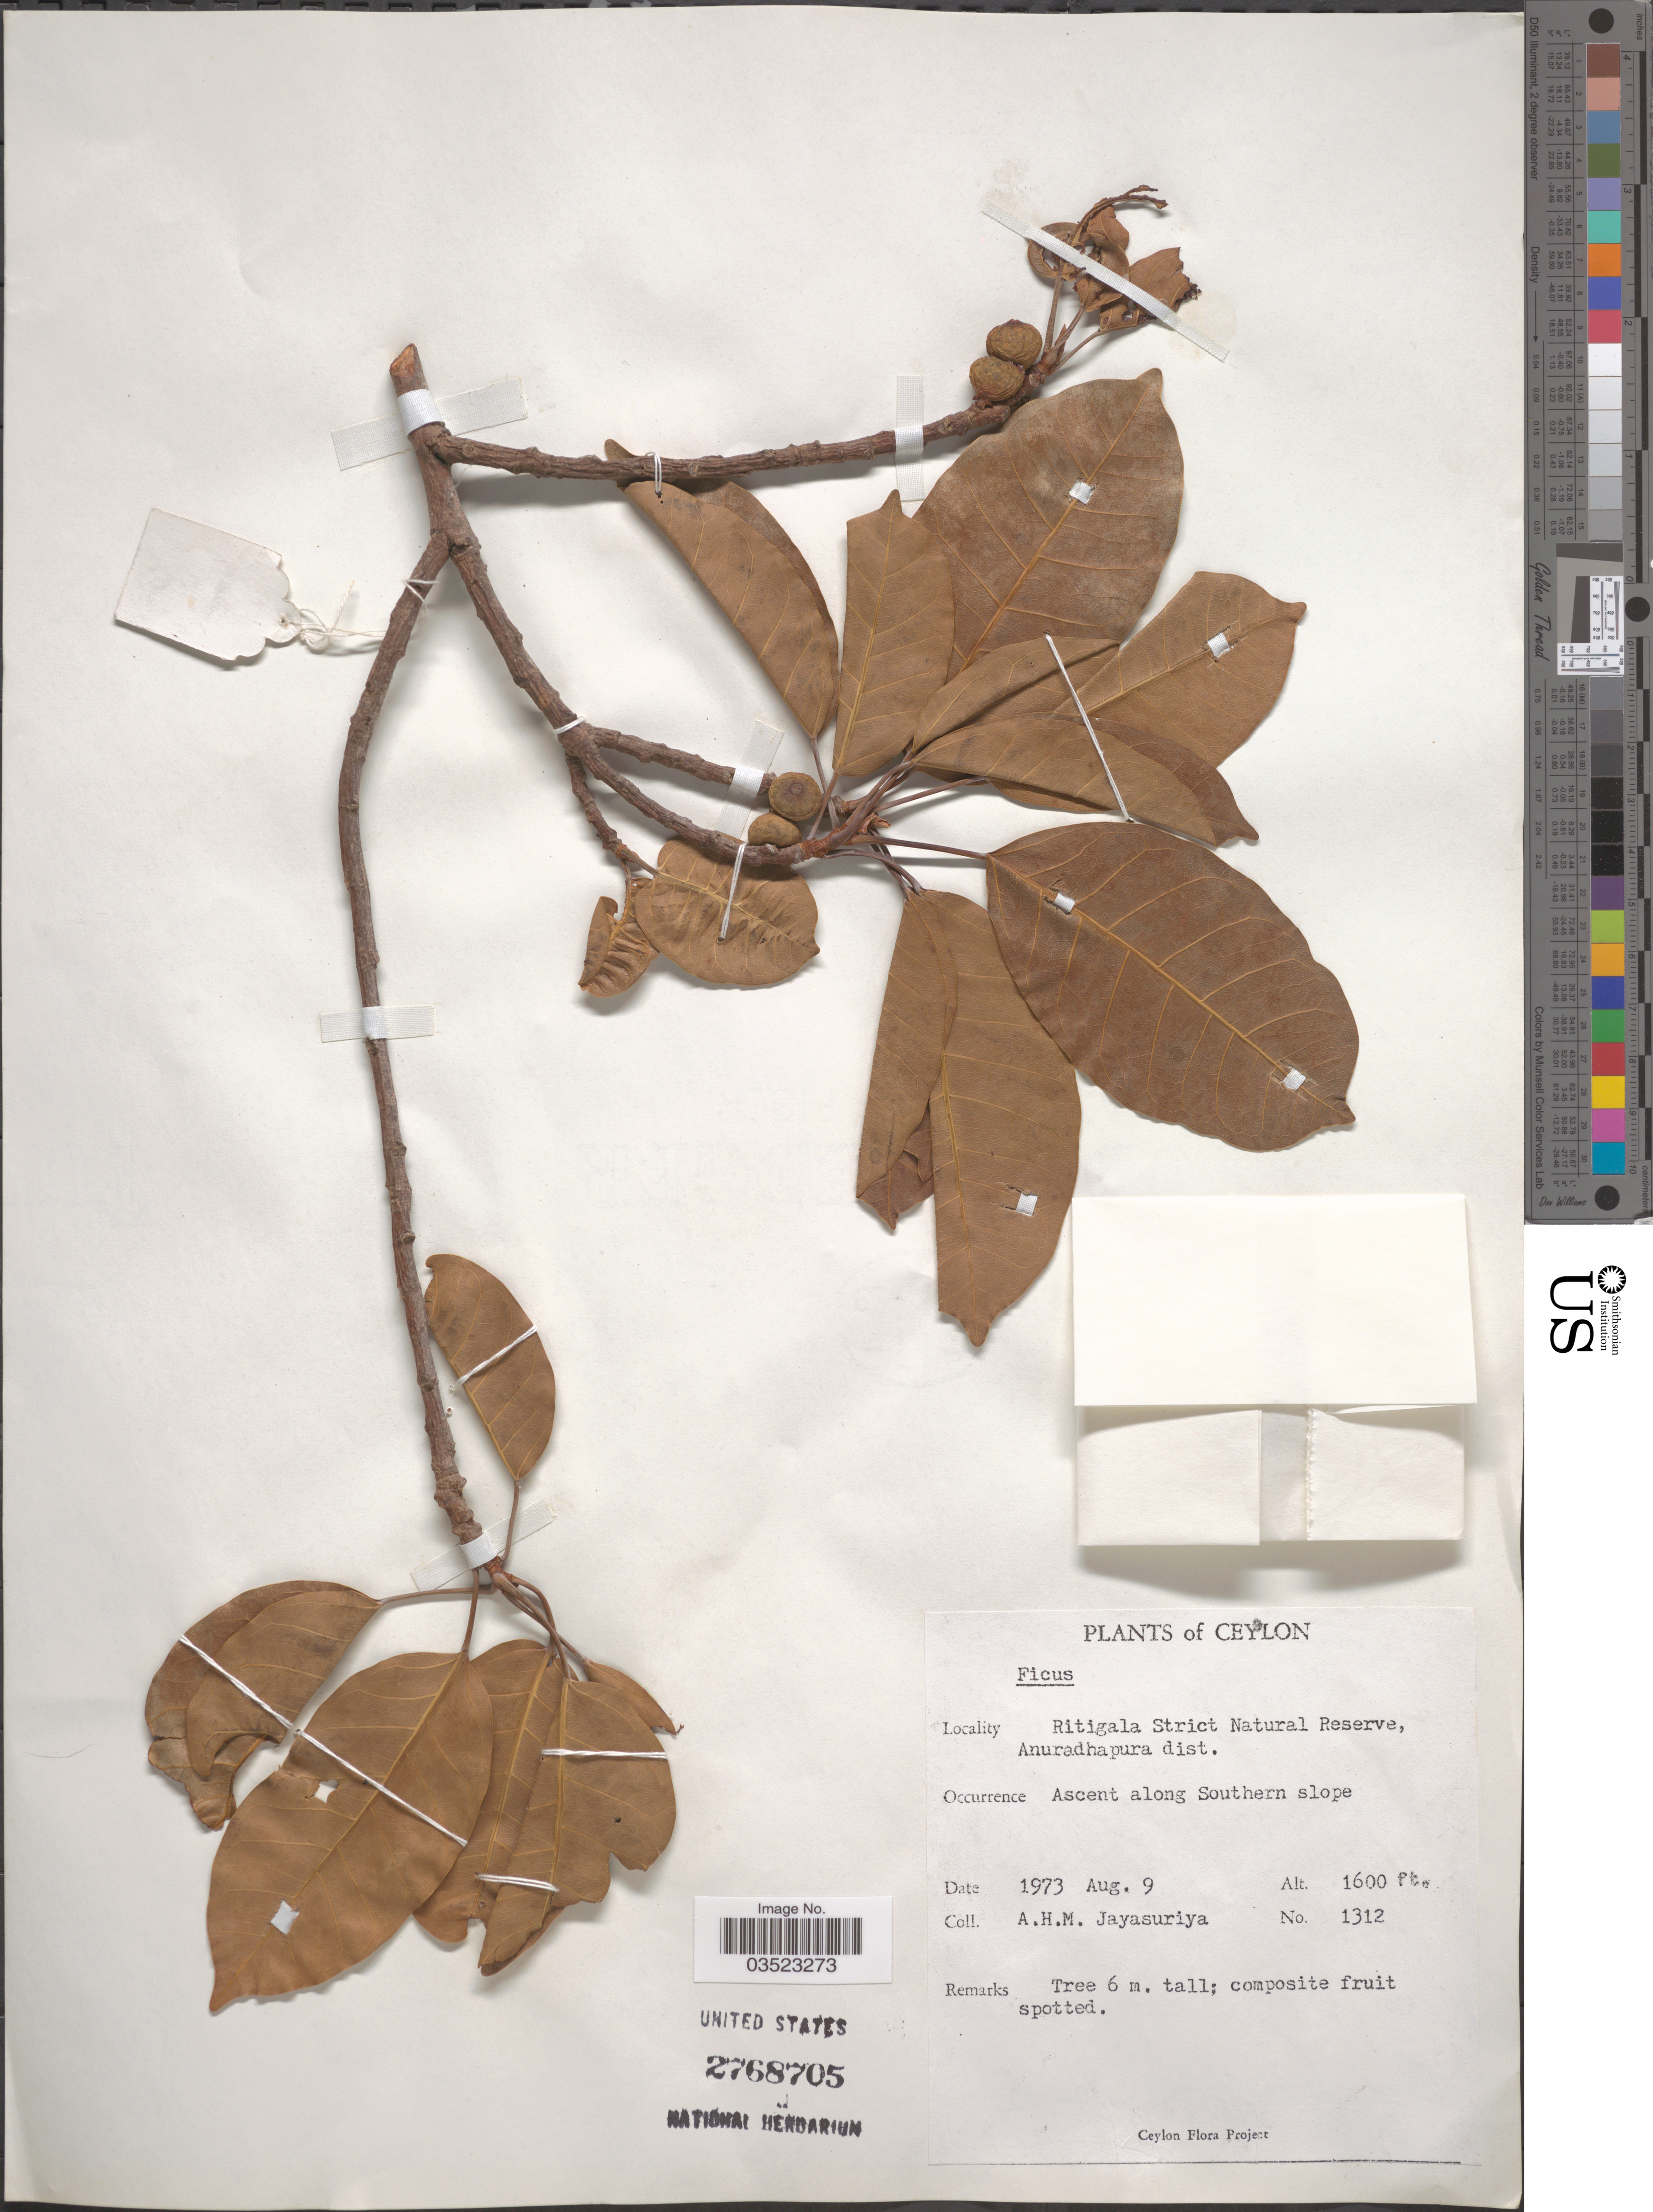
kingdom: Plantae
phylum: Tracheophyta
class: Magnoliopsida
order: Rosales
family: Moraceae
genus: Ficus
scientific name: Ficus sp.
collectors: A. H. Jayasuriya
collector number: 1312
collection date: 1973-08-09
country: Sri Lanka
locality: Ceylon. Ritigala Strict Natural Reserve, Anuradhapura dist. Ascent along Southern slope.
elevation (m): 488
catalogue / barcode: US 2768705